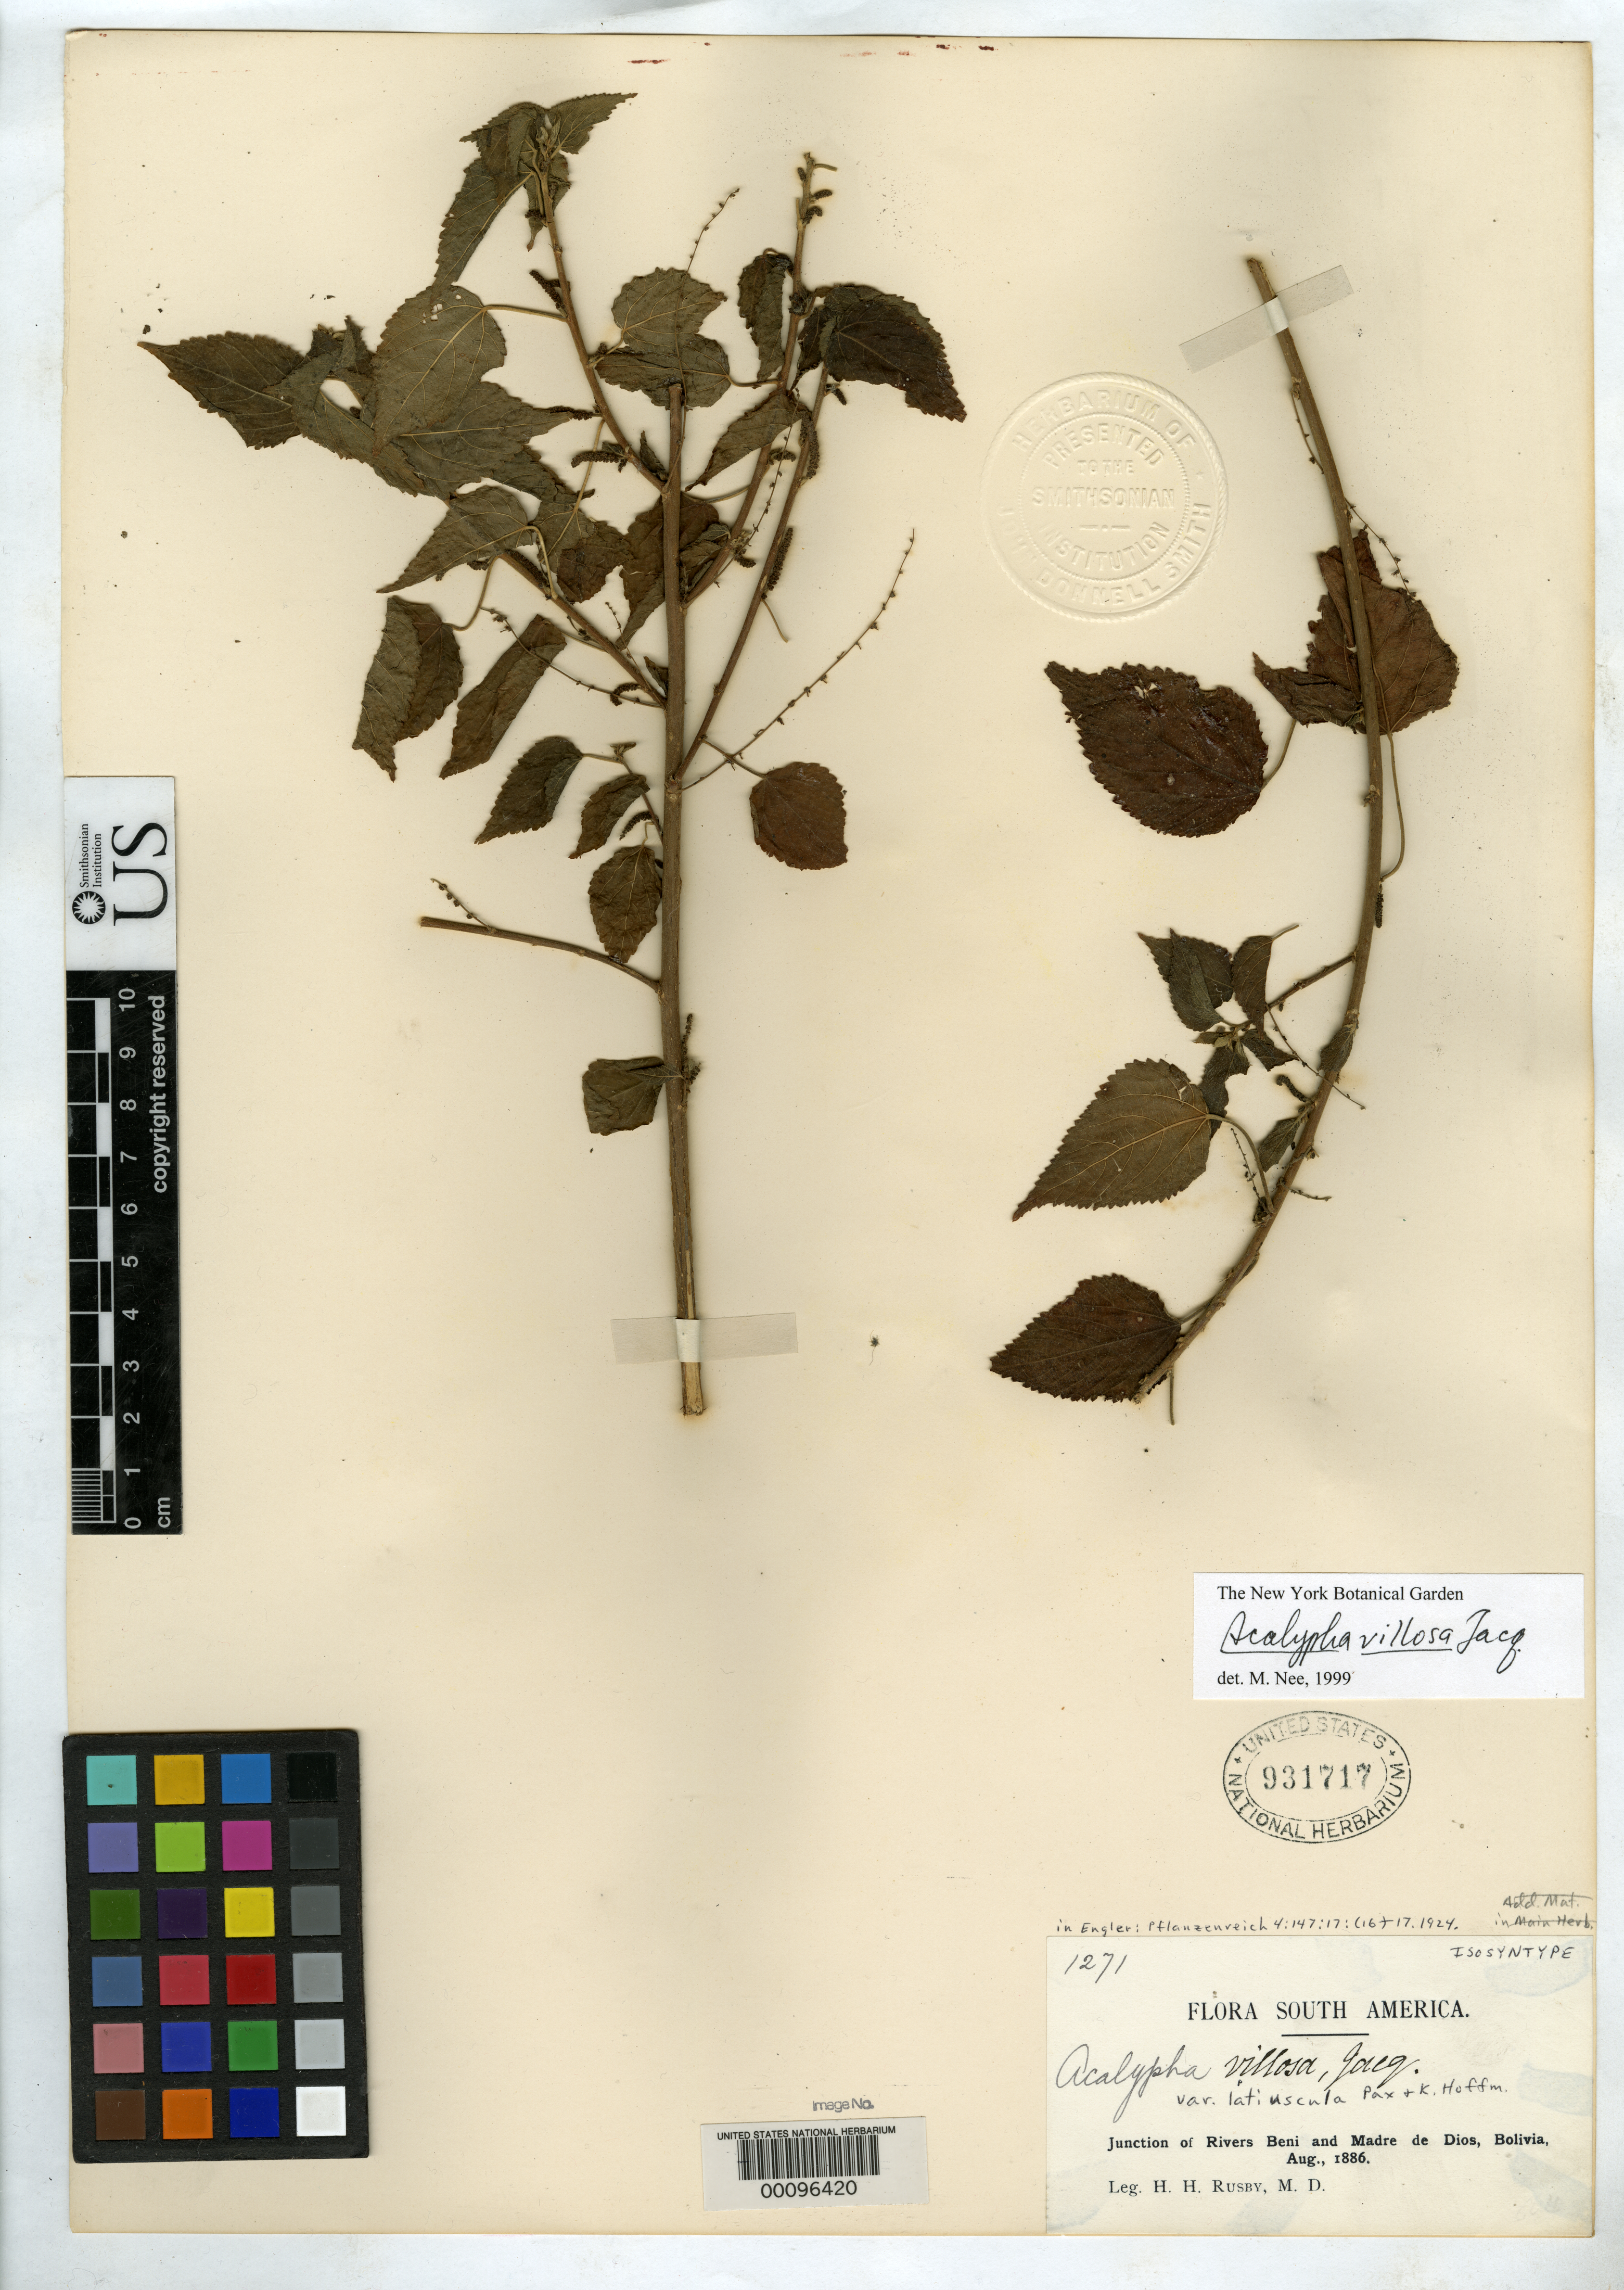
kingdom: Plantae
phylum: Tracheophyta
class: Magnoliopsida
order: Malpighiales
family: Euphorbiaceae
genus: Acalypha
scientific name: Acalypha villosa var. latiuscula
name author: Pax & K. Hoffm. in Engl.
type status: Isosyntype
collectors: H. H. Rusby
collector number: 1271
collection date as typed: Aug 1886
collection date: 1886-08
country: Bolivia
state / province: Beni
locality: Junction of Rivers Beni and Madre de Dios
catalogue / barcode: US 931717